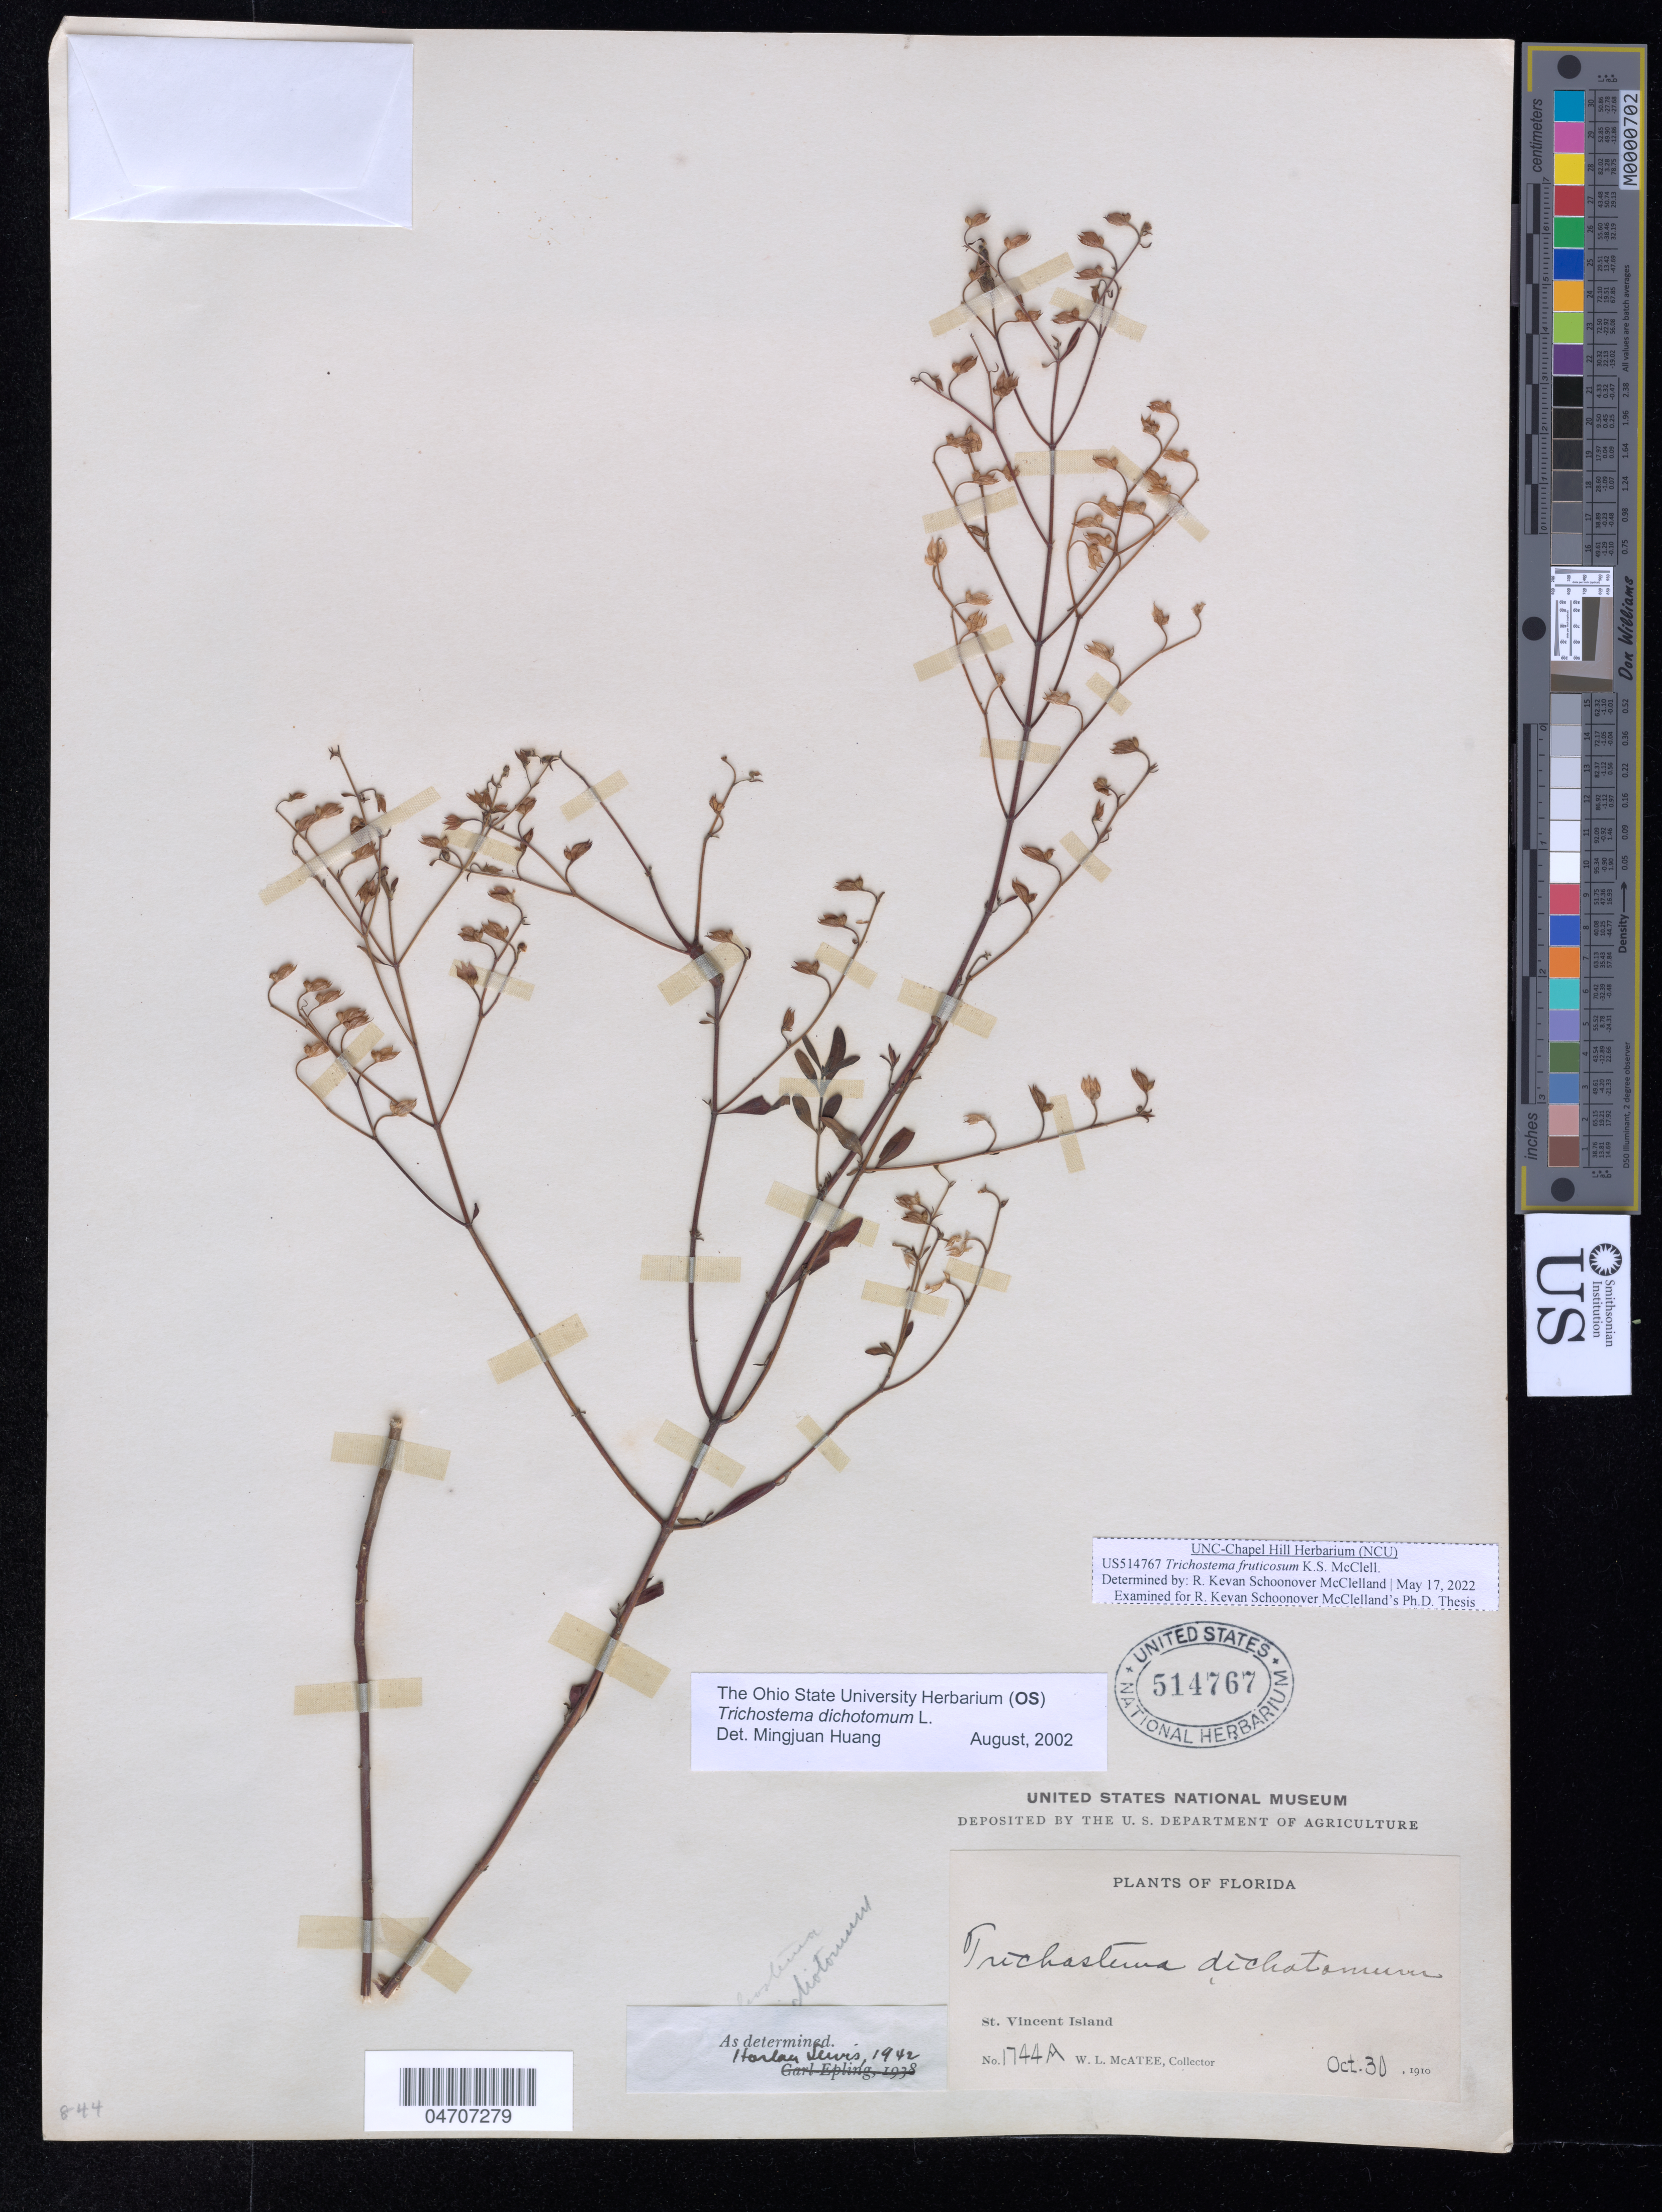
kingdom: Plantae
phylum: Tracheophyta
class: Magnoliopsida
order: Lamiales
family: Lamiaceae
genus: Trichostema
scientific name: Trichostema fruticosum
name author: K. S. McClell.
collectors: W. McAtee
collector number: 1744A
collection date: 1910-10-30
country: United States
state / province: Florida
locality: St. Vincent Island.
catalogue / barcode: US 514767